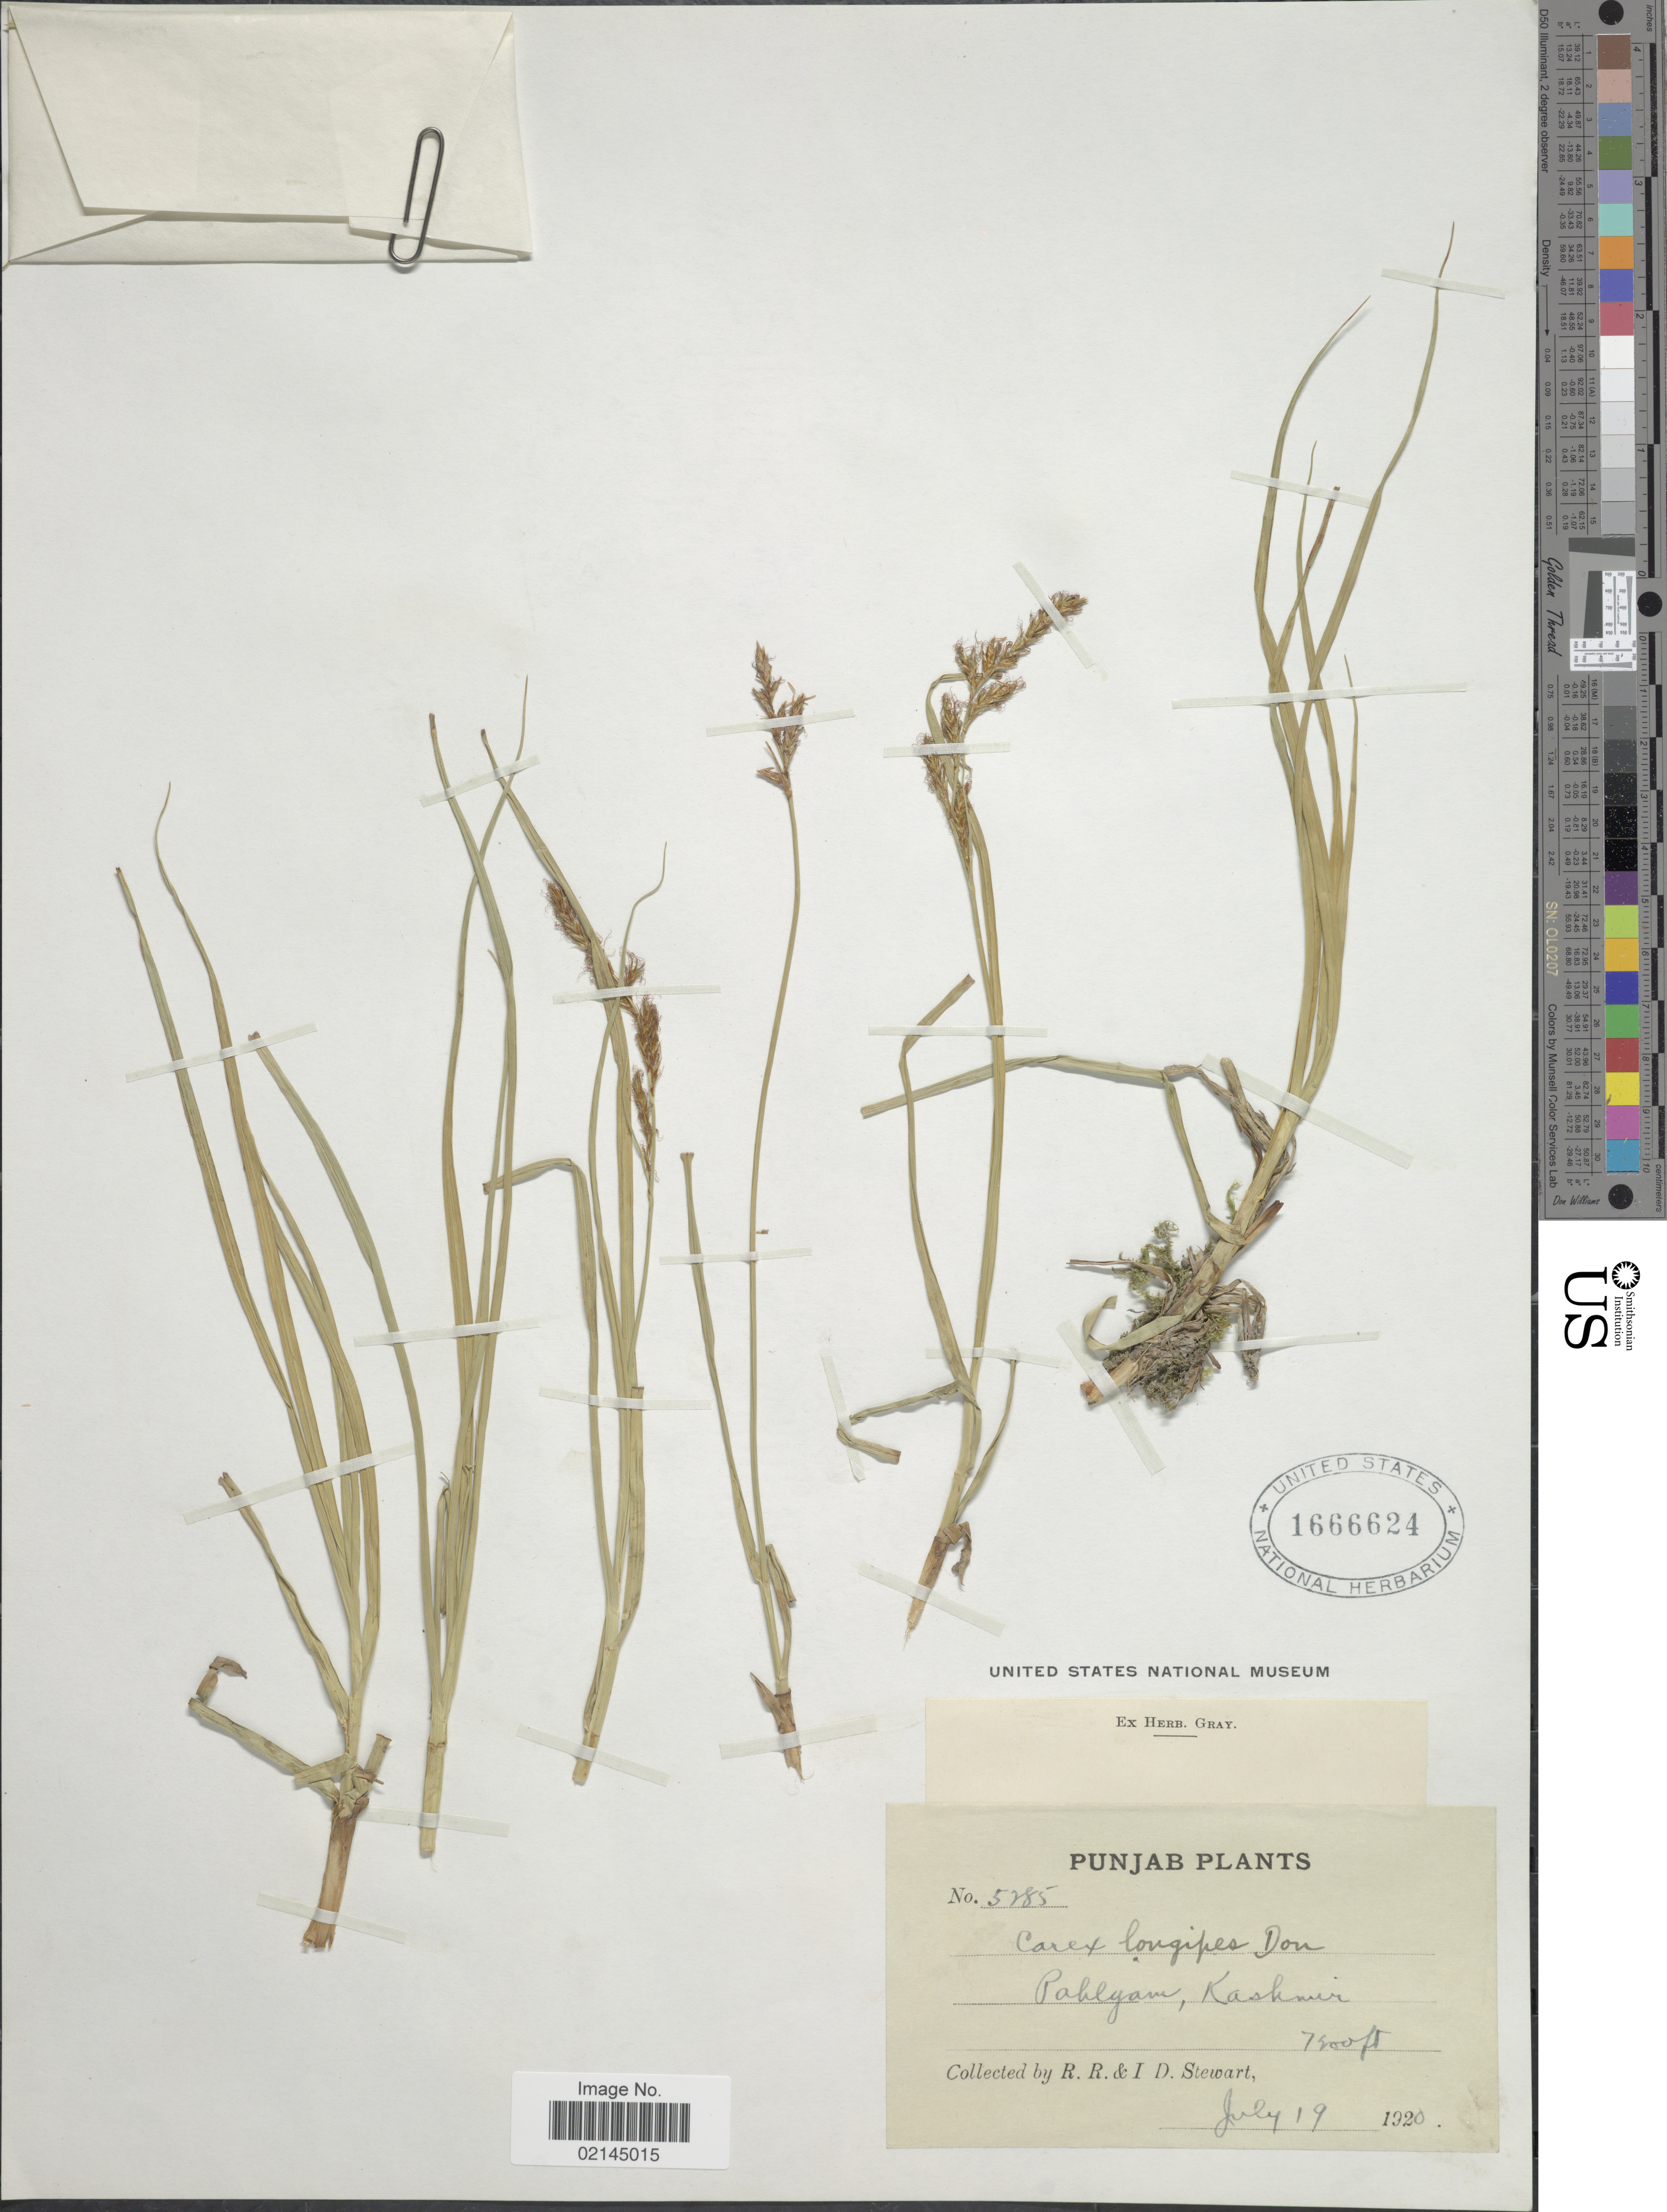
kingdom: Plantae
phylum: Tracheophyta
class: Liliopsida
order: Poales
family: Cyperaceae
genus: Carex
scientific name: Carex longipes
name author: D. Don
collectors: R. R. Stewart & I. Stewart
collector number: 5285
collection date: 1920-07-19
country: India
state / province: Punjab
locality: Pahlgam, Kashmir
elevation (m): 2195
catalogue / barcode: US 1666624